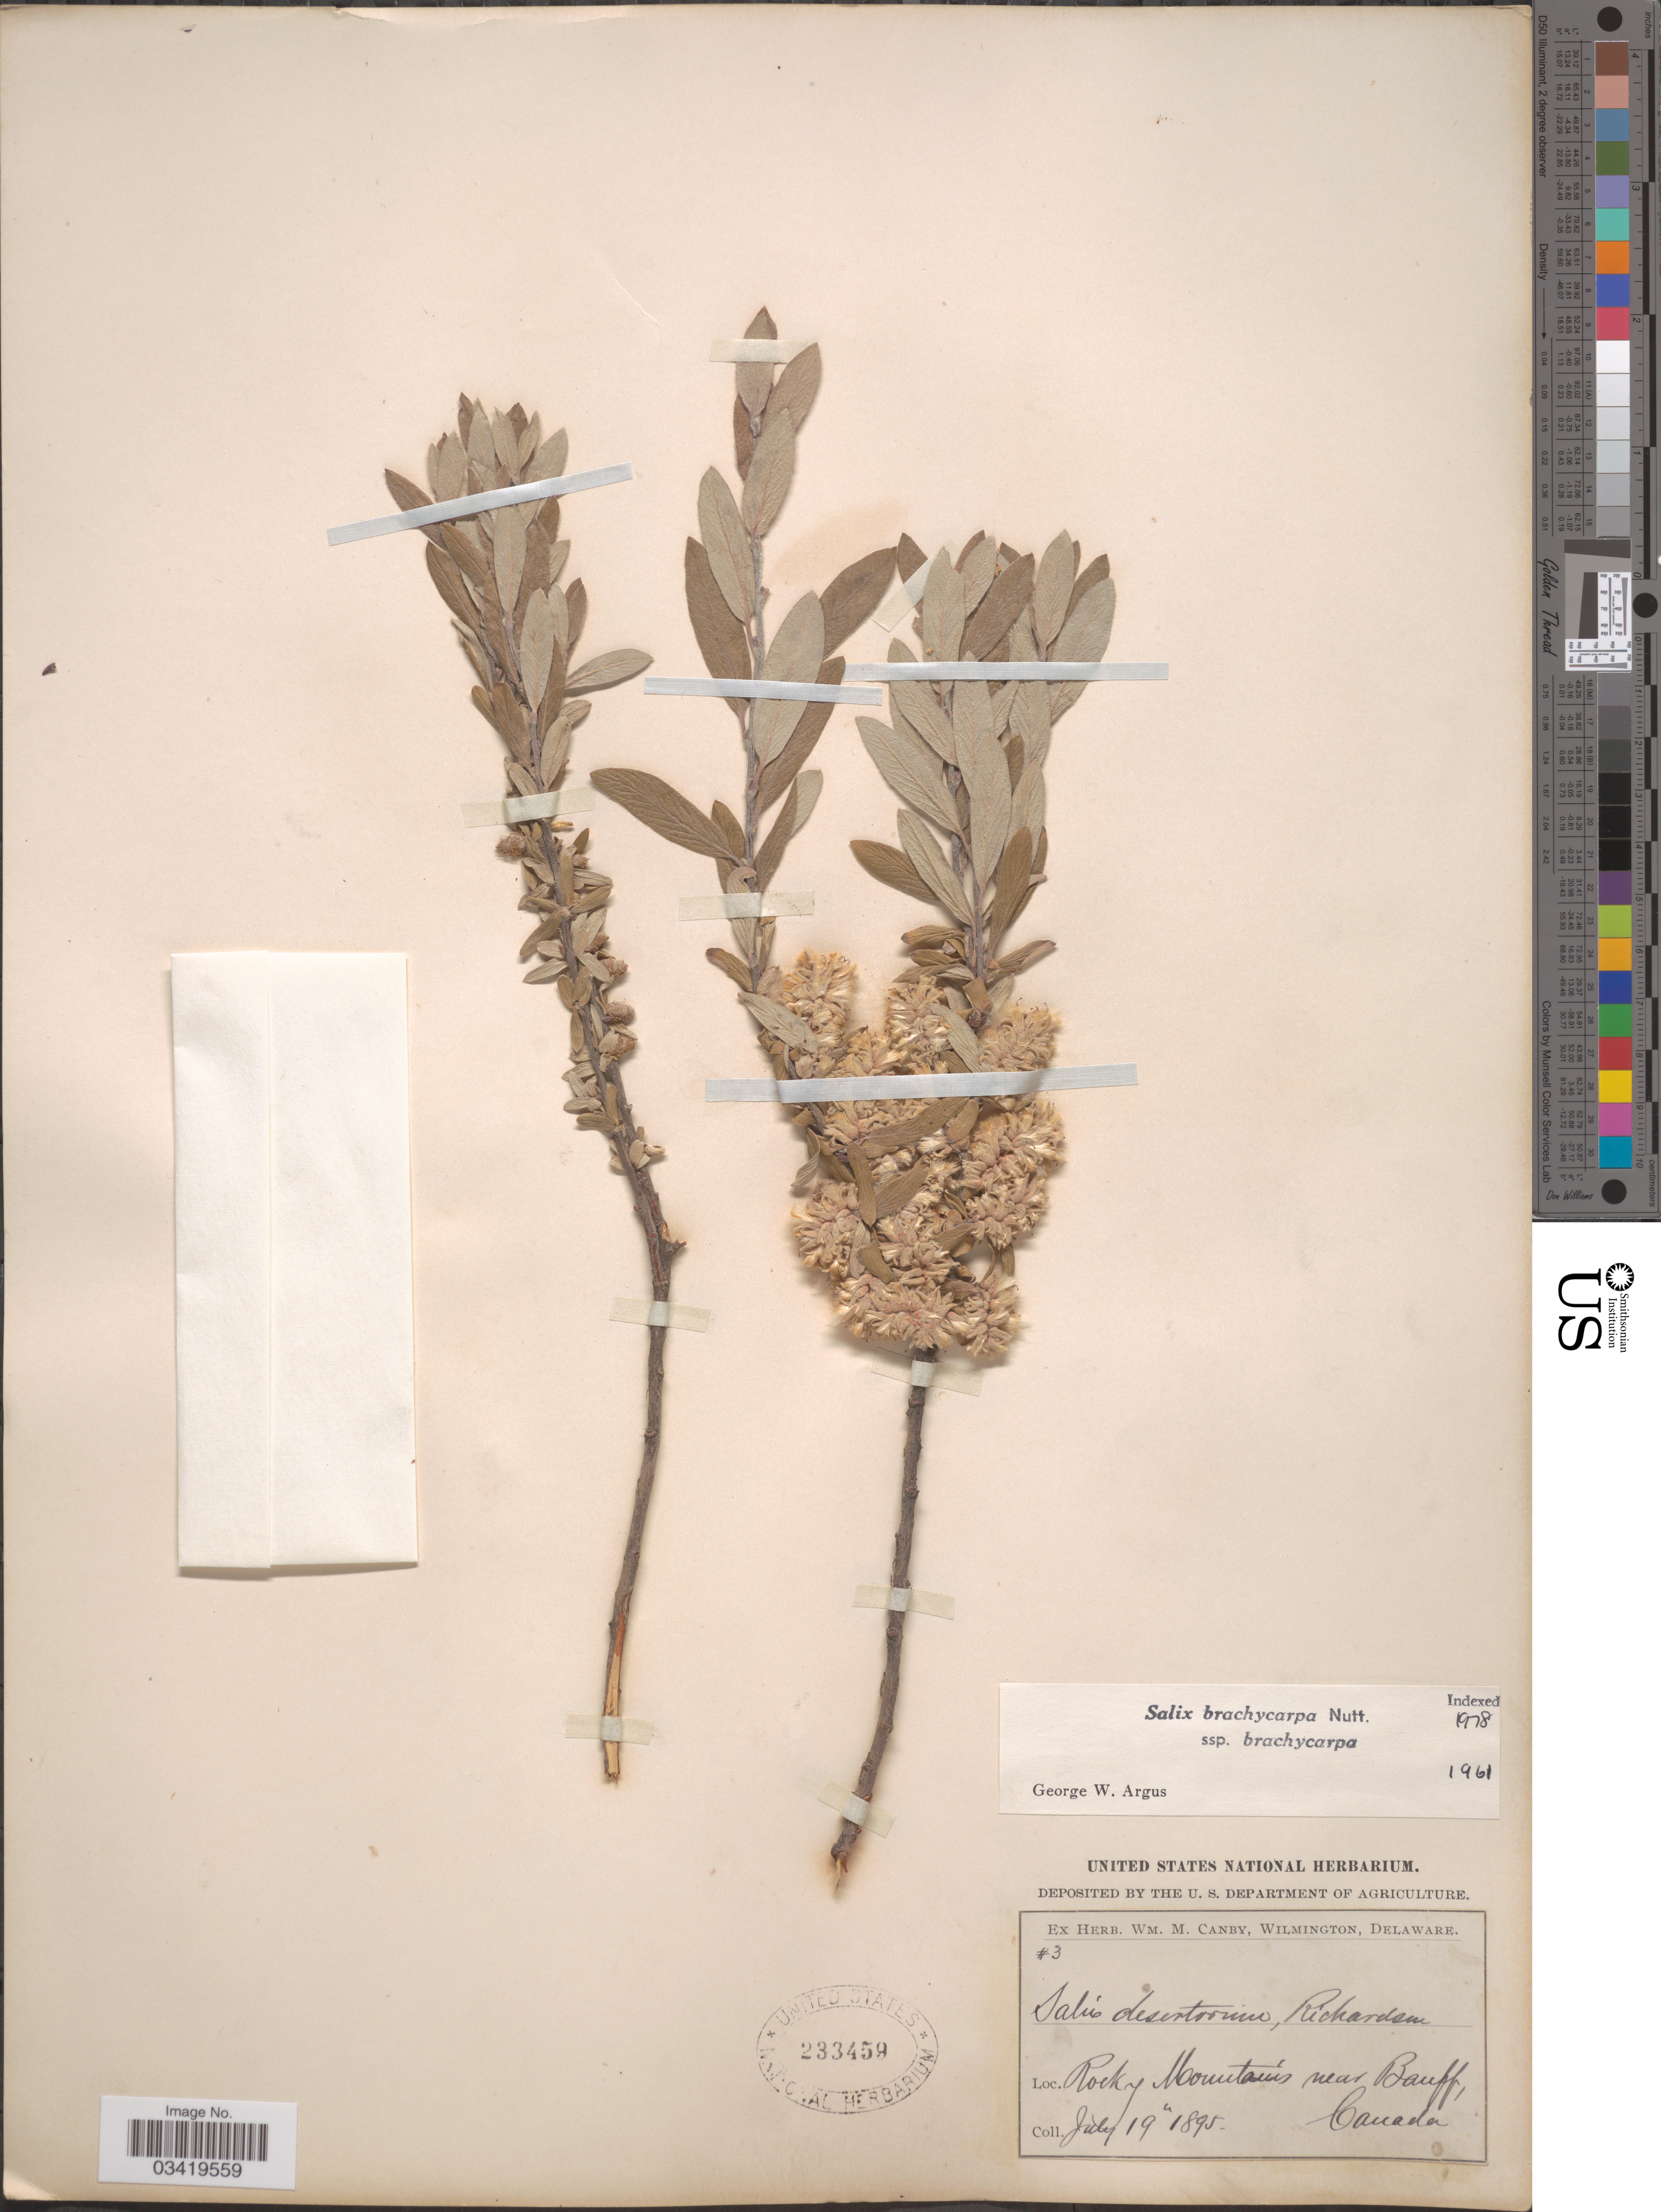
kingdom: Plantae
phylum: Tracheophyta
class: Magnoliopsida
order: Malpighiales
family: Salicaceae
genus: Salix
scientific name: Salix brachycarpa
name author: Nutt.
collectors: ex herb. W.M. Canby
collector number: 3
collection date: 1895-07-19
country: Canada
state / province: Alberta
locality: Rocky Mountains near Banff.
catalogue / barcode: US 233459